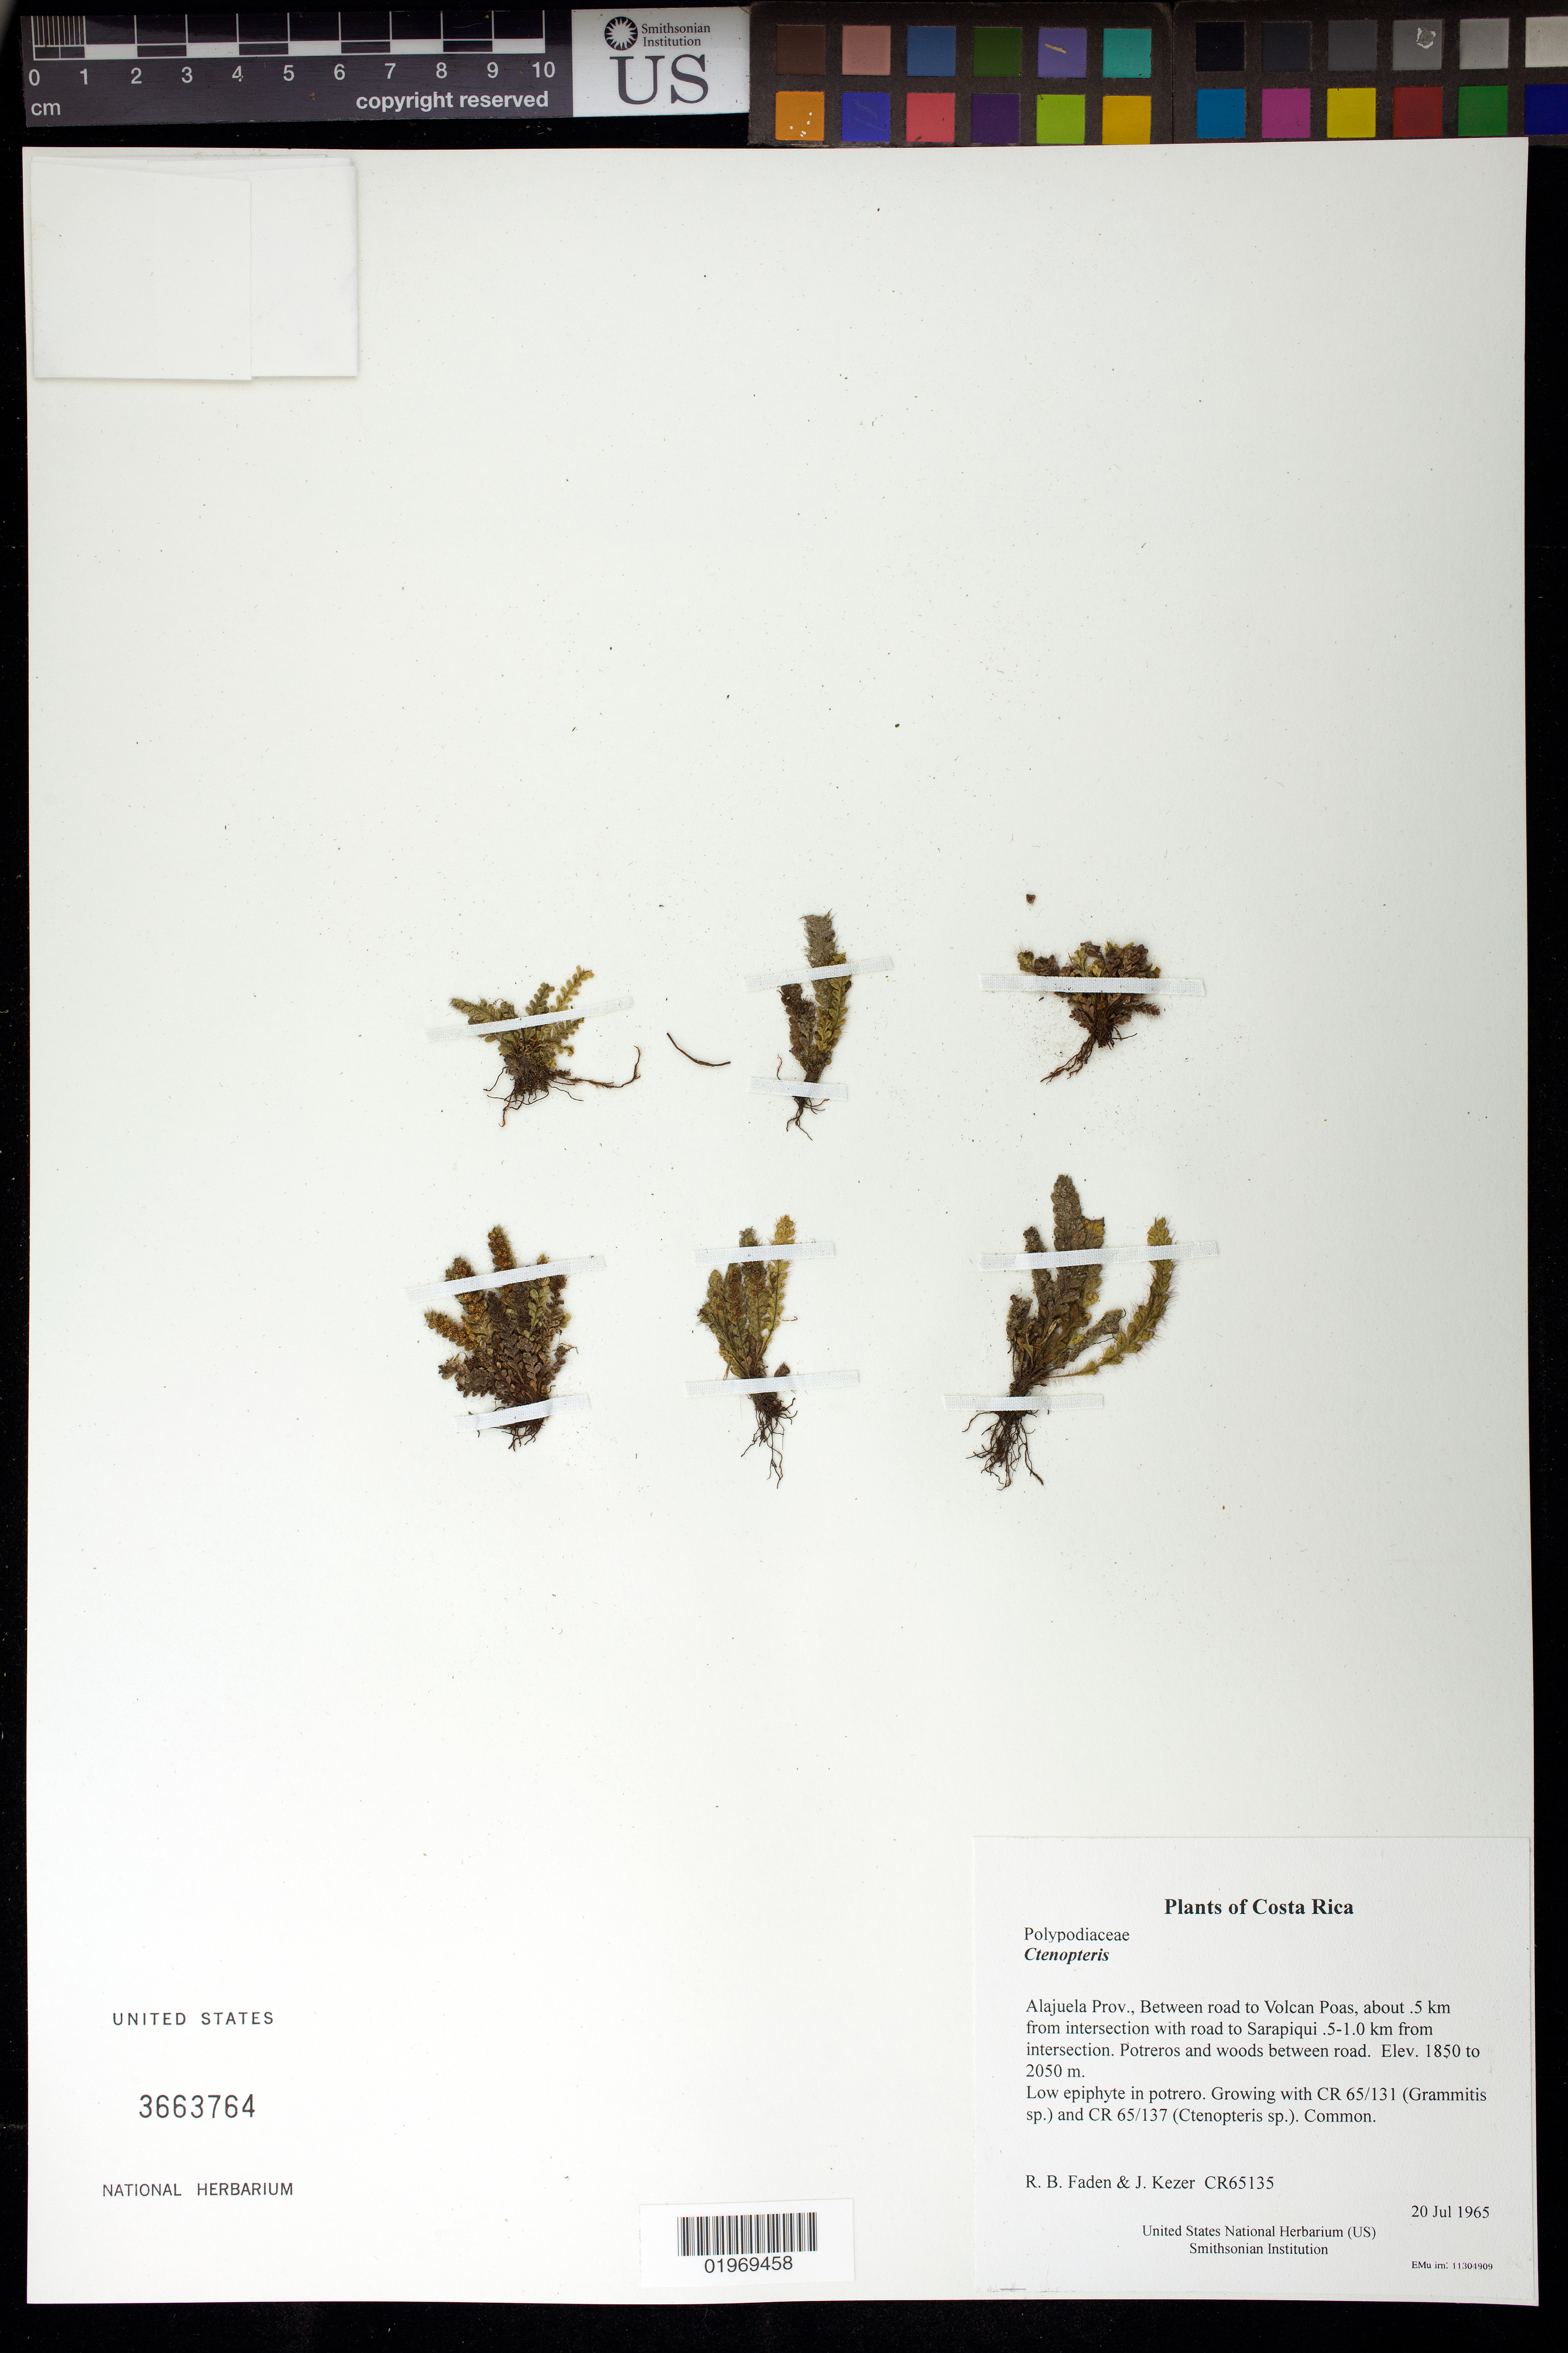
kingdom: Plantae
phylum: Tracheophyta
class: Polypodiopsida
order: Polypodiales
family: Polypodiaceae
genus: Ctenopteris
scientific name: Ctenopteris sp.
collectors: R. B. Faden & J. Kezer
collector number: CR65135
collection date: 1965-07-20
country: Costa Rica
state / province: Alajuela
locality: Between road to Volcan Poas, about .5 km from intersection with road to Sarapiqui .5-1.0 km from intersection. Potreros and woods between road.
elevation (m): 1850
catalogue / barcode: US 3663764